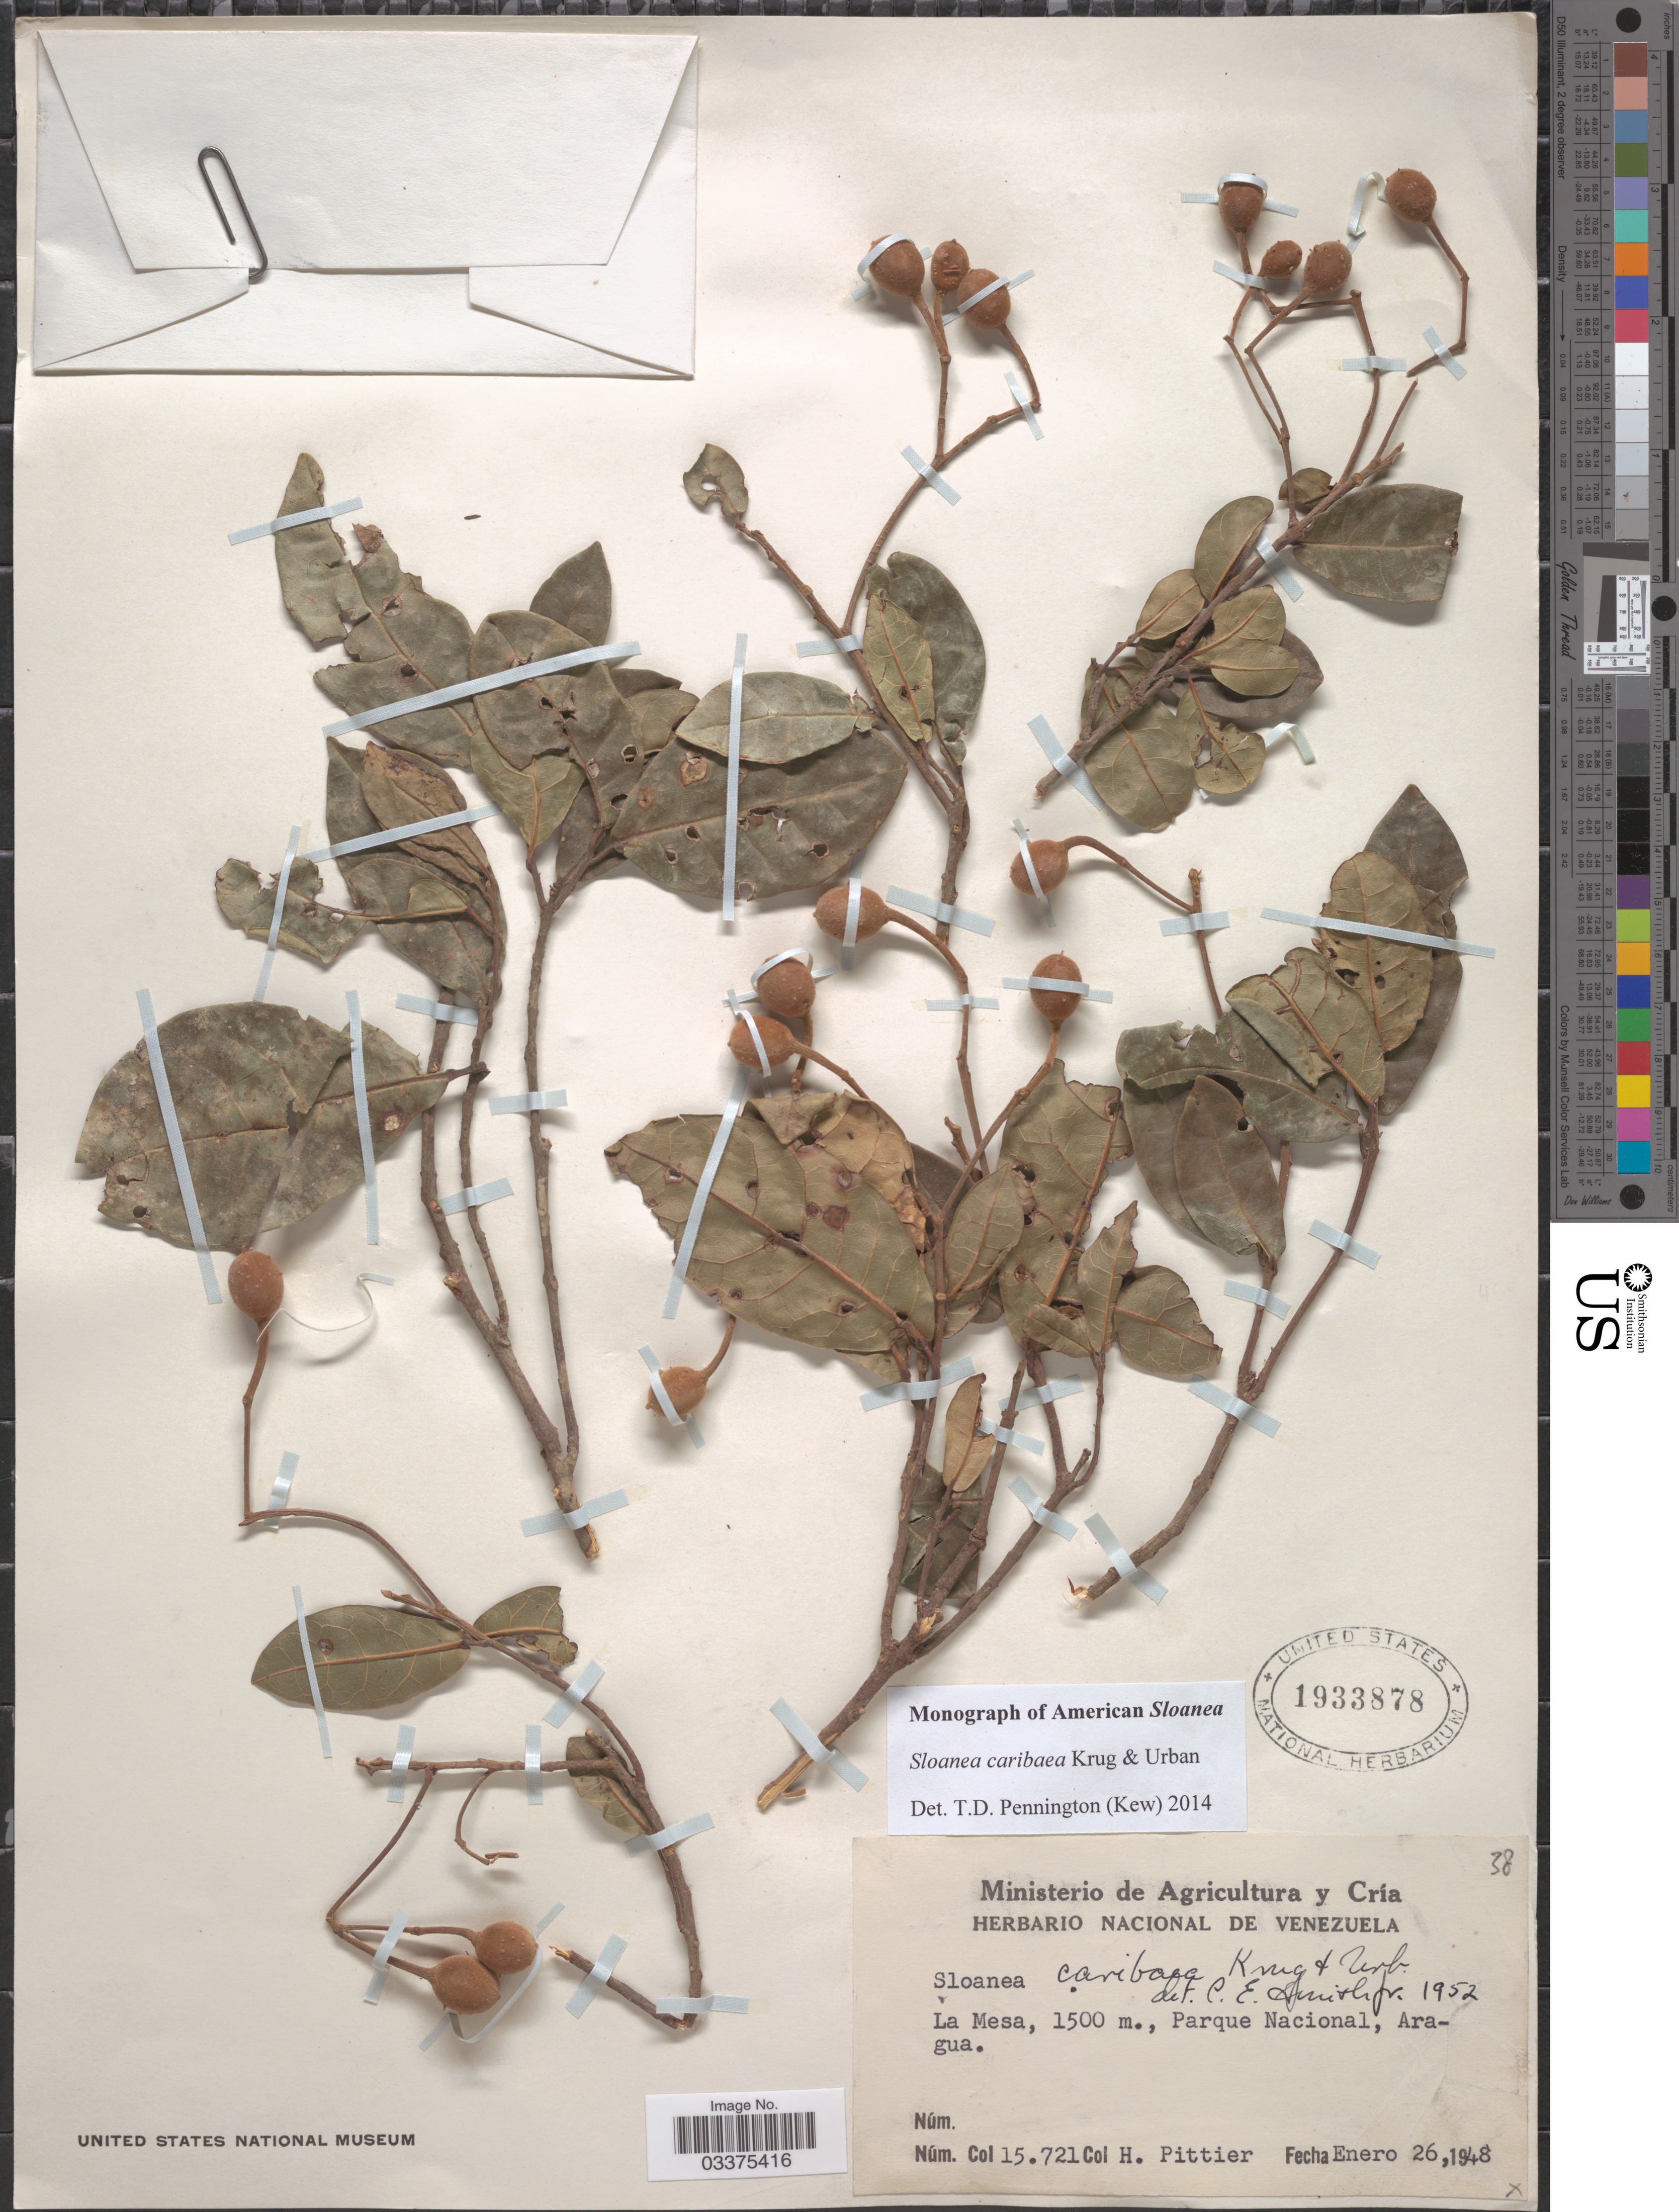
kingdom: Plantae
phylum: Tracheophyta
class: Magnoliopsida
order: Oxalidales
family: Elaeocarpaceae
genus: Sloanea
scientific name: Sloanea caribaea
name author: Krug & Urb. in Duss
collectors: H. F. Pittier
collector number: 15721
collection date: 1948-01-26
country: Venezuela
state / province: Aragua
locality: La Mesa, Parque Nacional.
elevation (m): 1500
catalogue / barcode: US 1933878